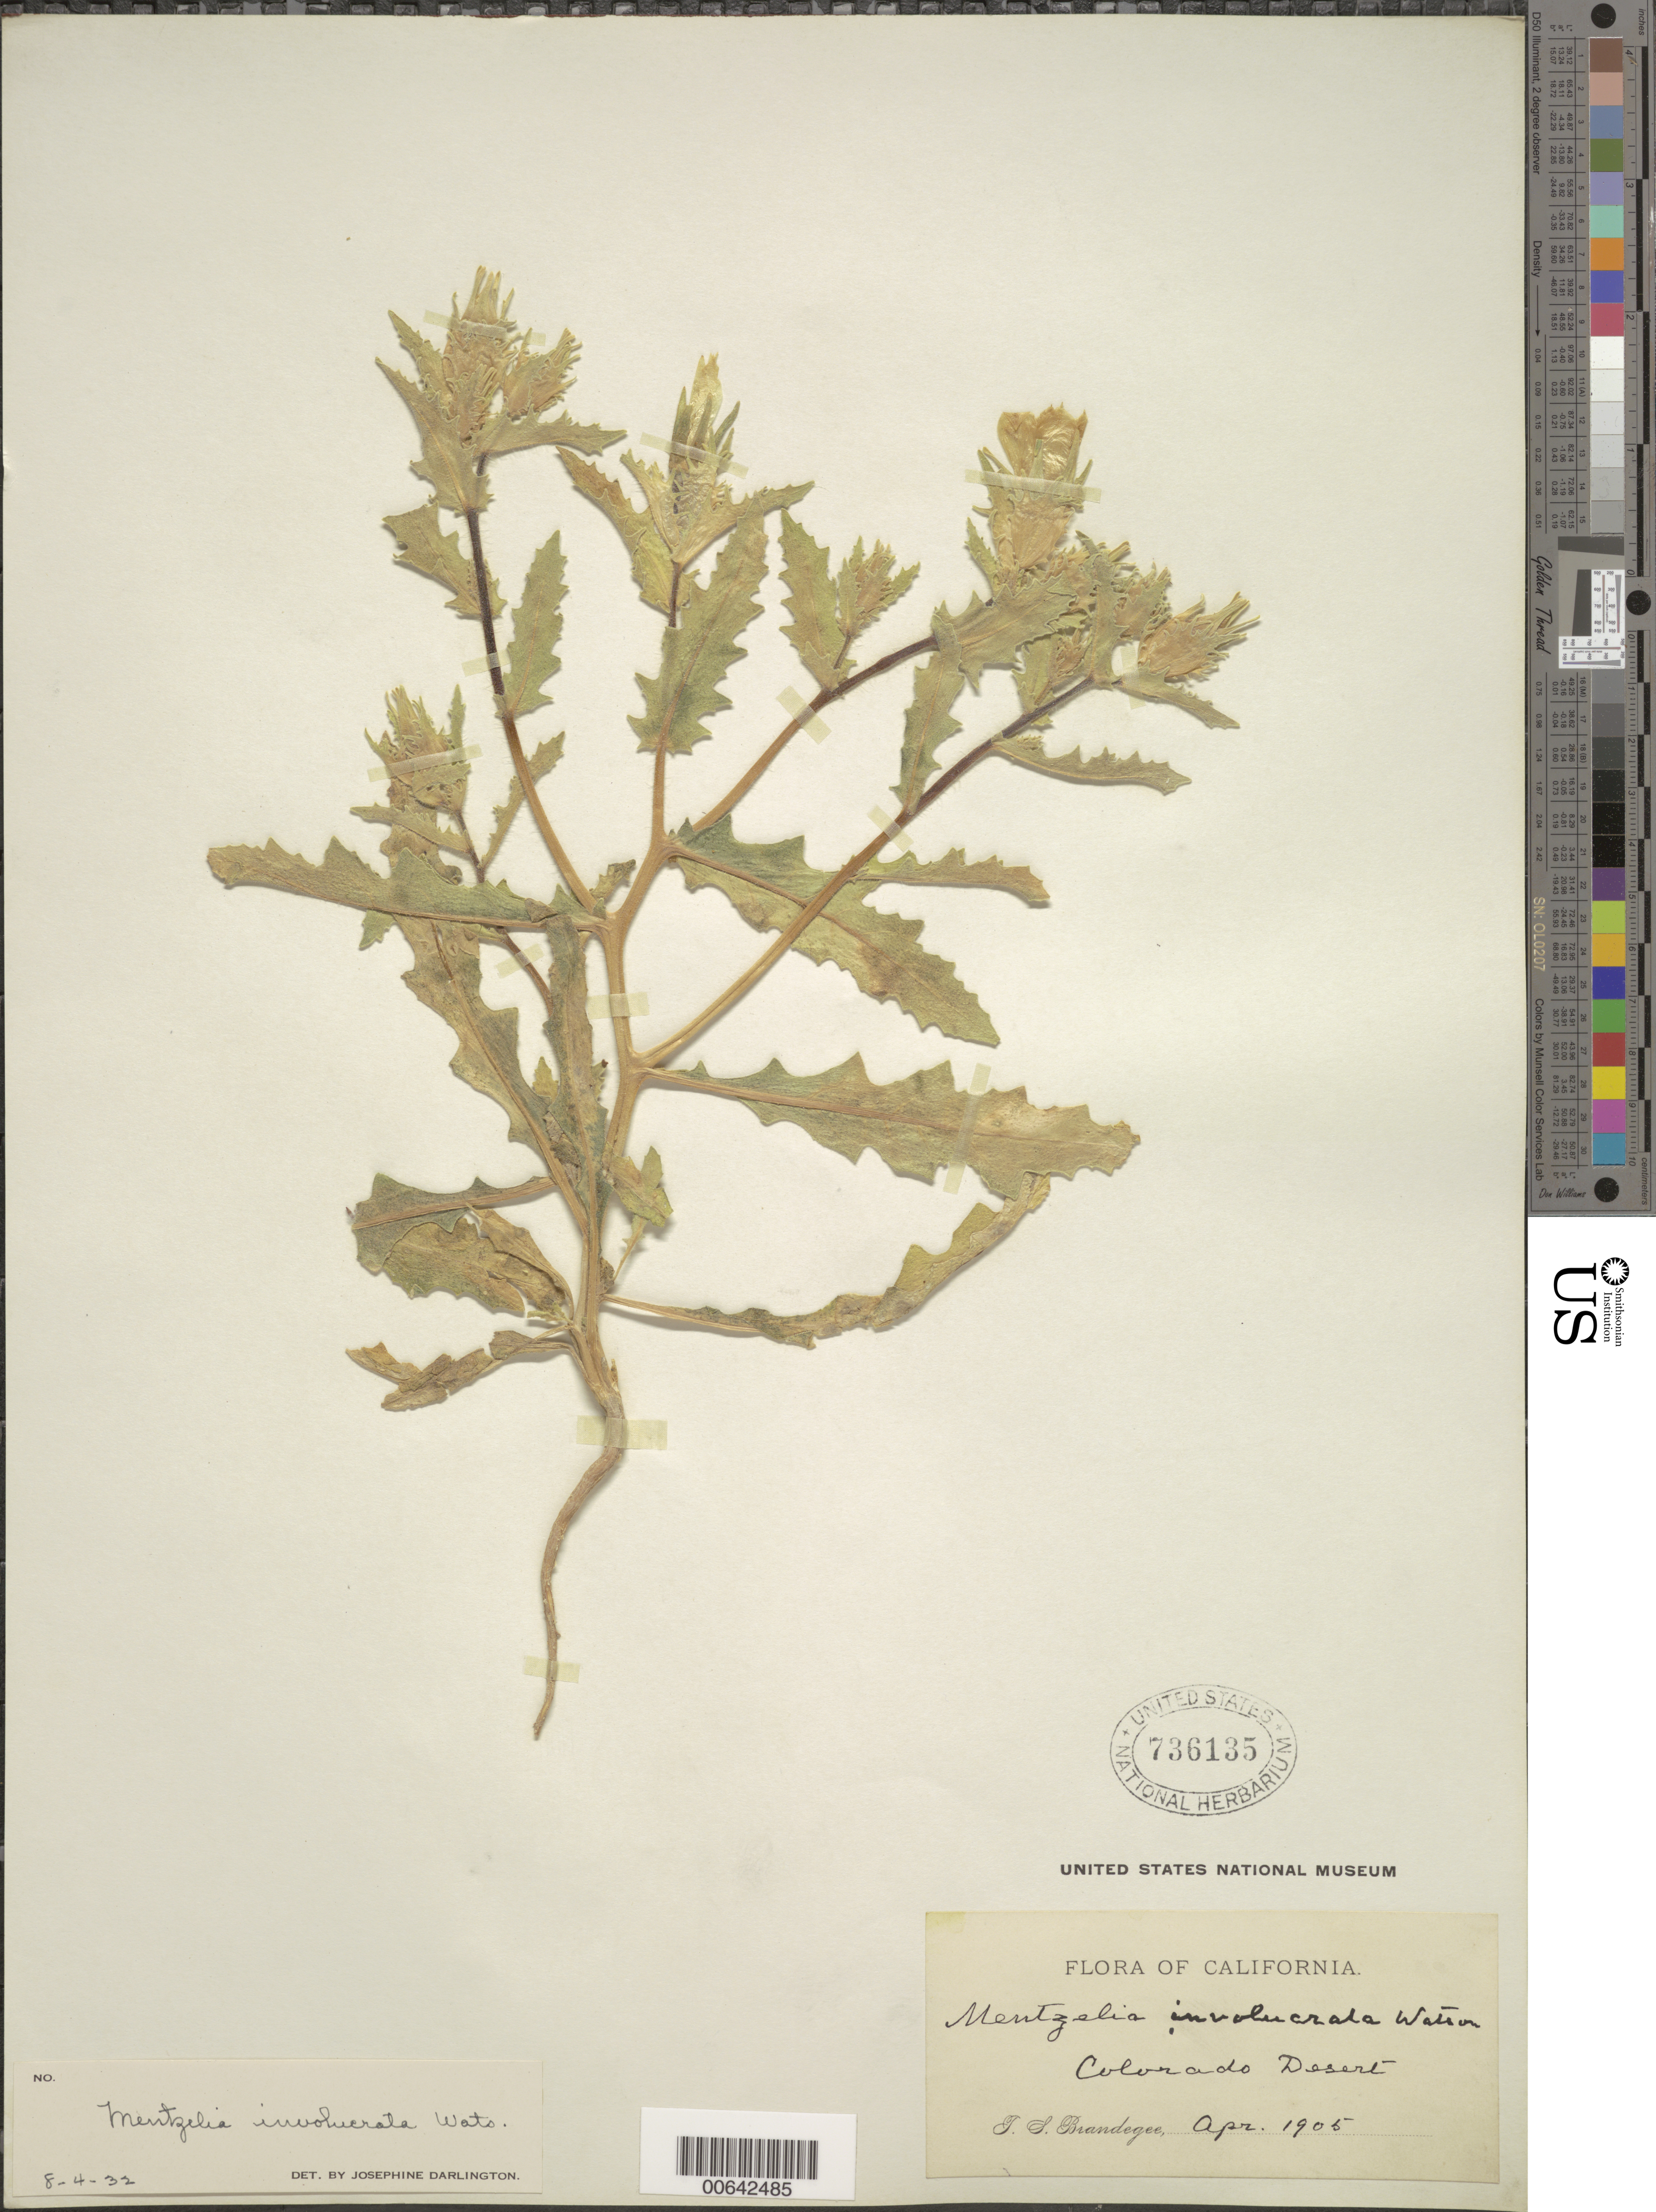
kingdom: Plantae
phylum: Tracheophyta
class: Magnoliopsida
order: Cornales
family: Loasaceae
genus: Mentzelia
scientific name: Mentzelia involucrata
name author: S. Watson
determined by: Darlington, J.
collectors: J. S. Brandegee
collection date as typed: Apr 1905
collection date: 1905-04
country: United States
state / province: California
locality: Colorado Desert.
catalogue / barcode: US 736135